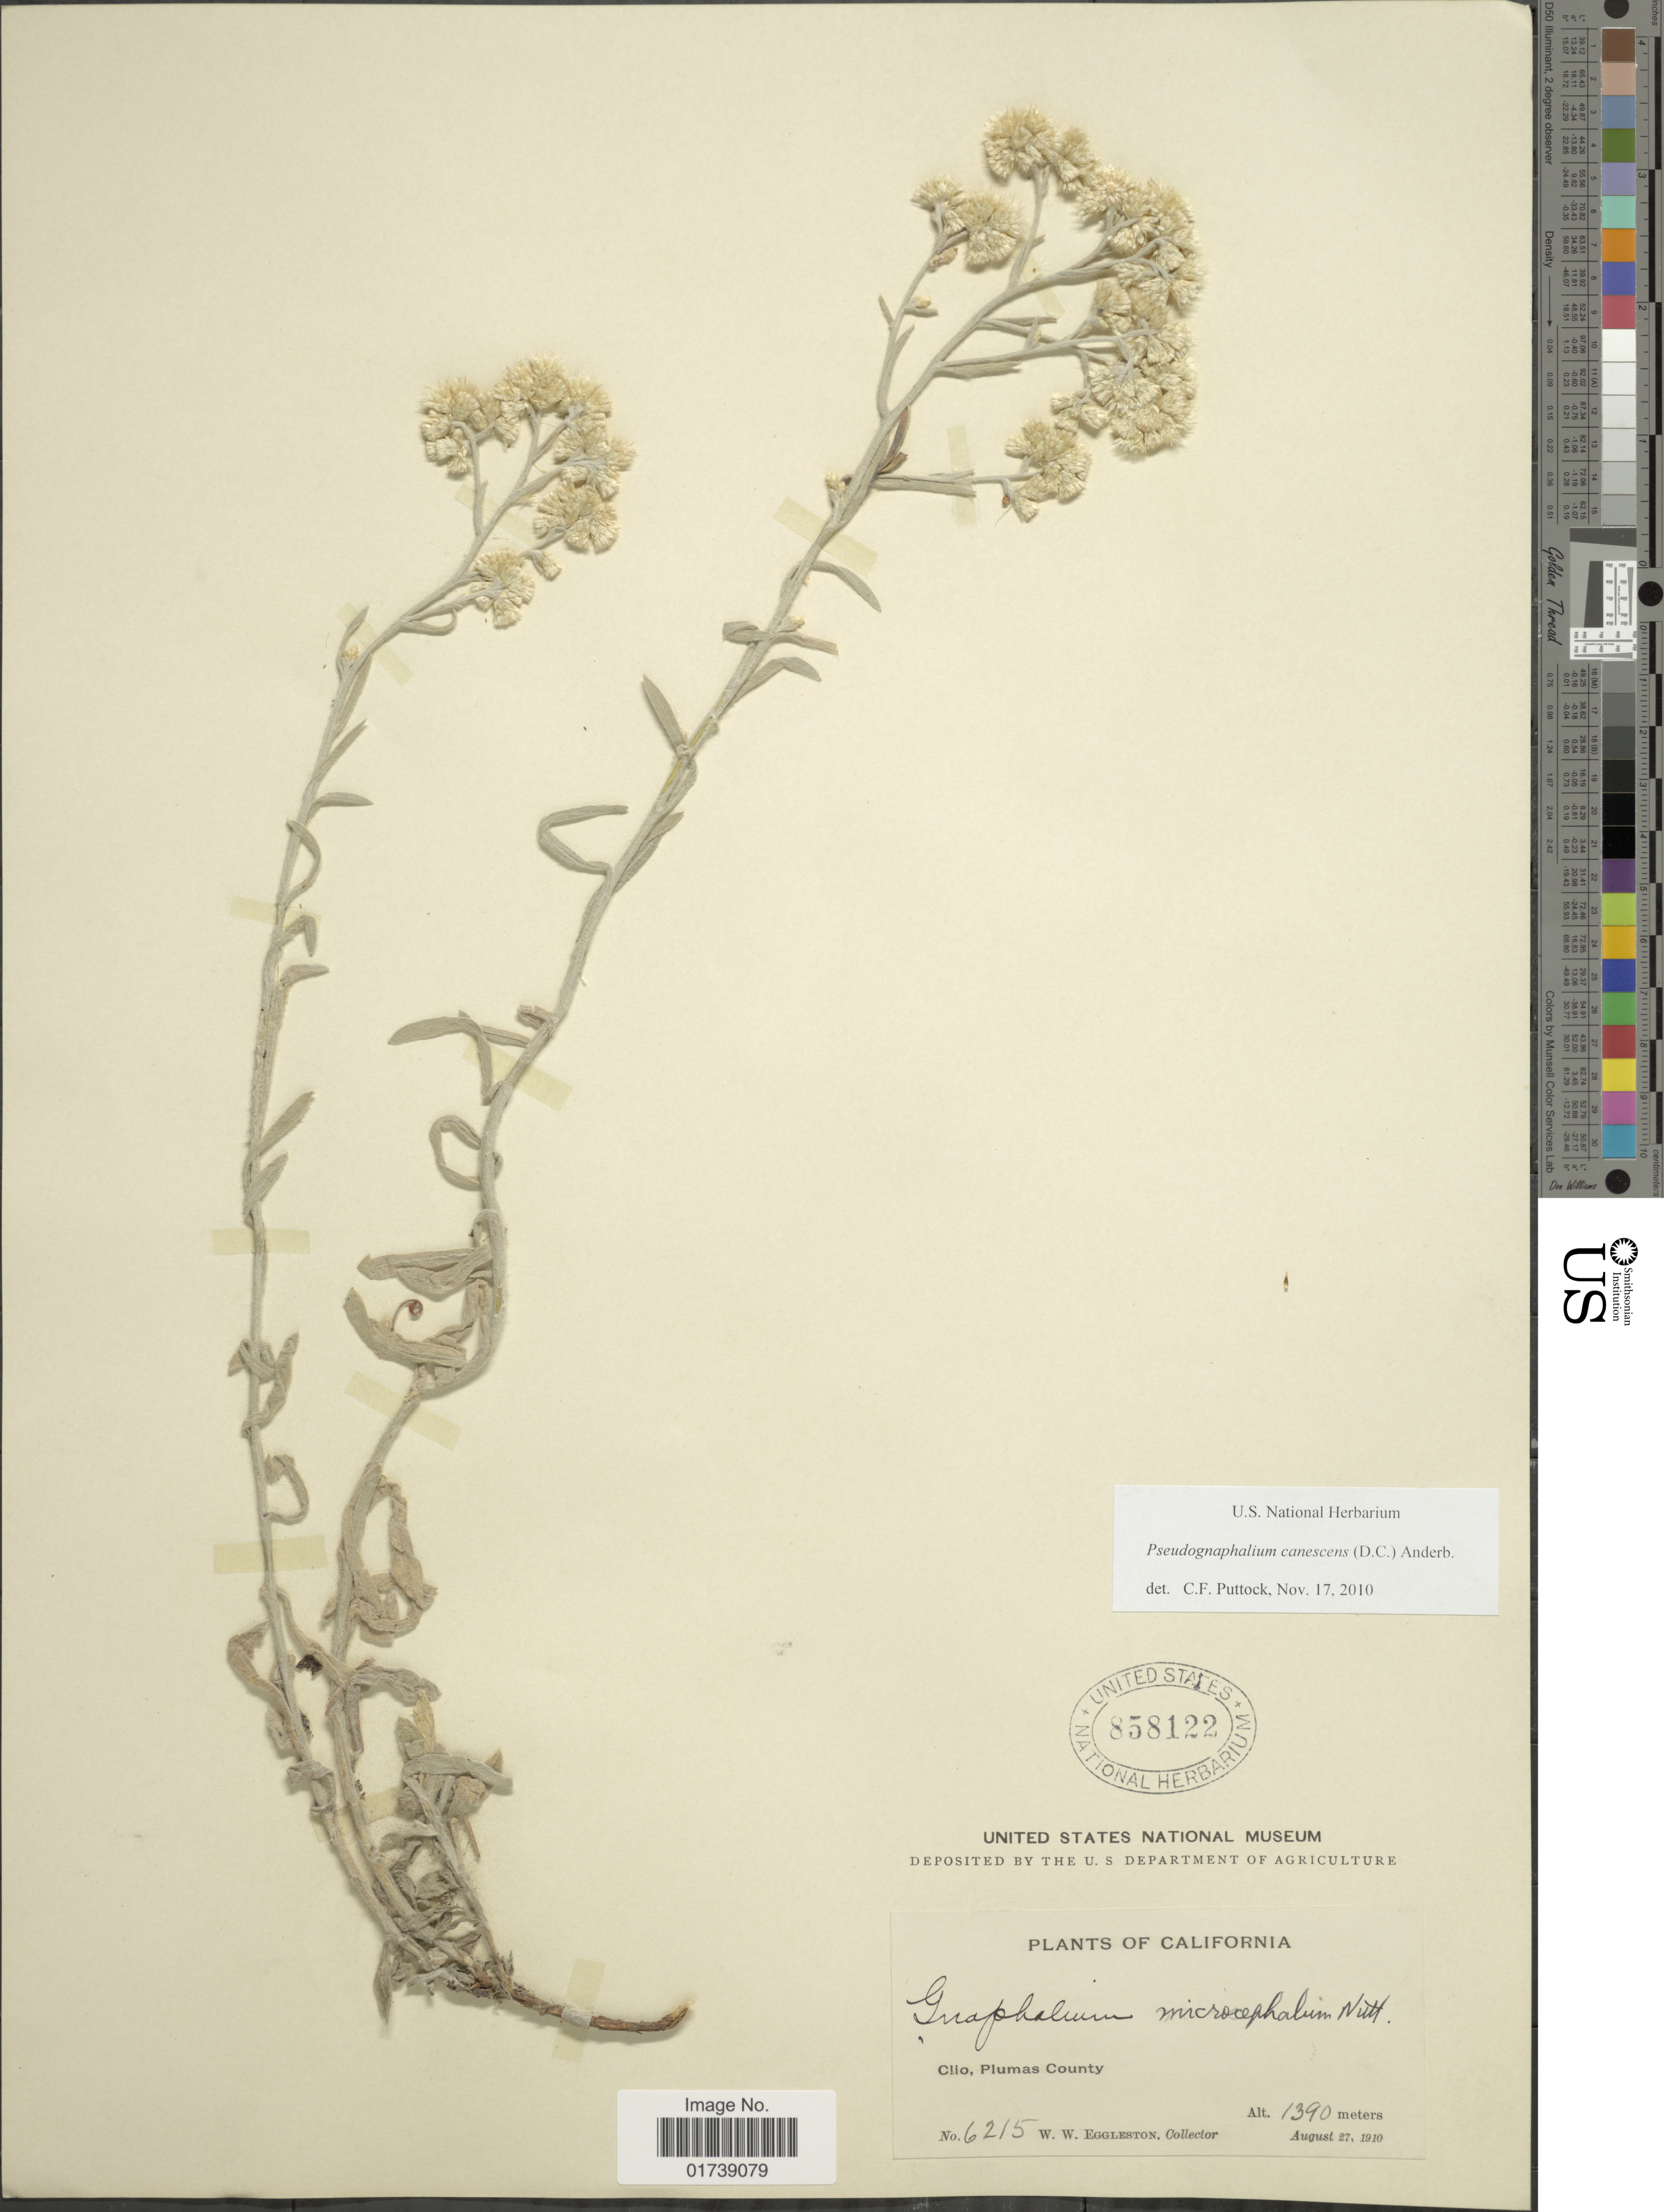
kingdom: Plantae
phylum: Tracheophyta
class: Magnoliopsida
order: Asterales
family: Asteraceae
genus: Pseudognaphalium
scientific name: Pseudognaphalium canescens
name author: (DC.) Anderb.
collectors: W. W. Eggleston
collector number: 6215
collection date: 1910-08-27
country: United States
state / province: California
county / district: Plumas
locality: Olio, Plumas County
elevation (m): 1390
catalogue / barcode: US 858122